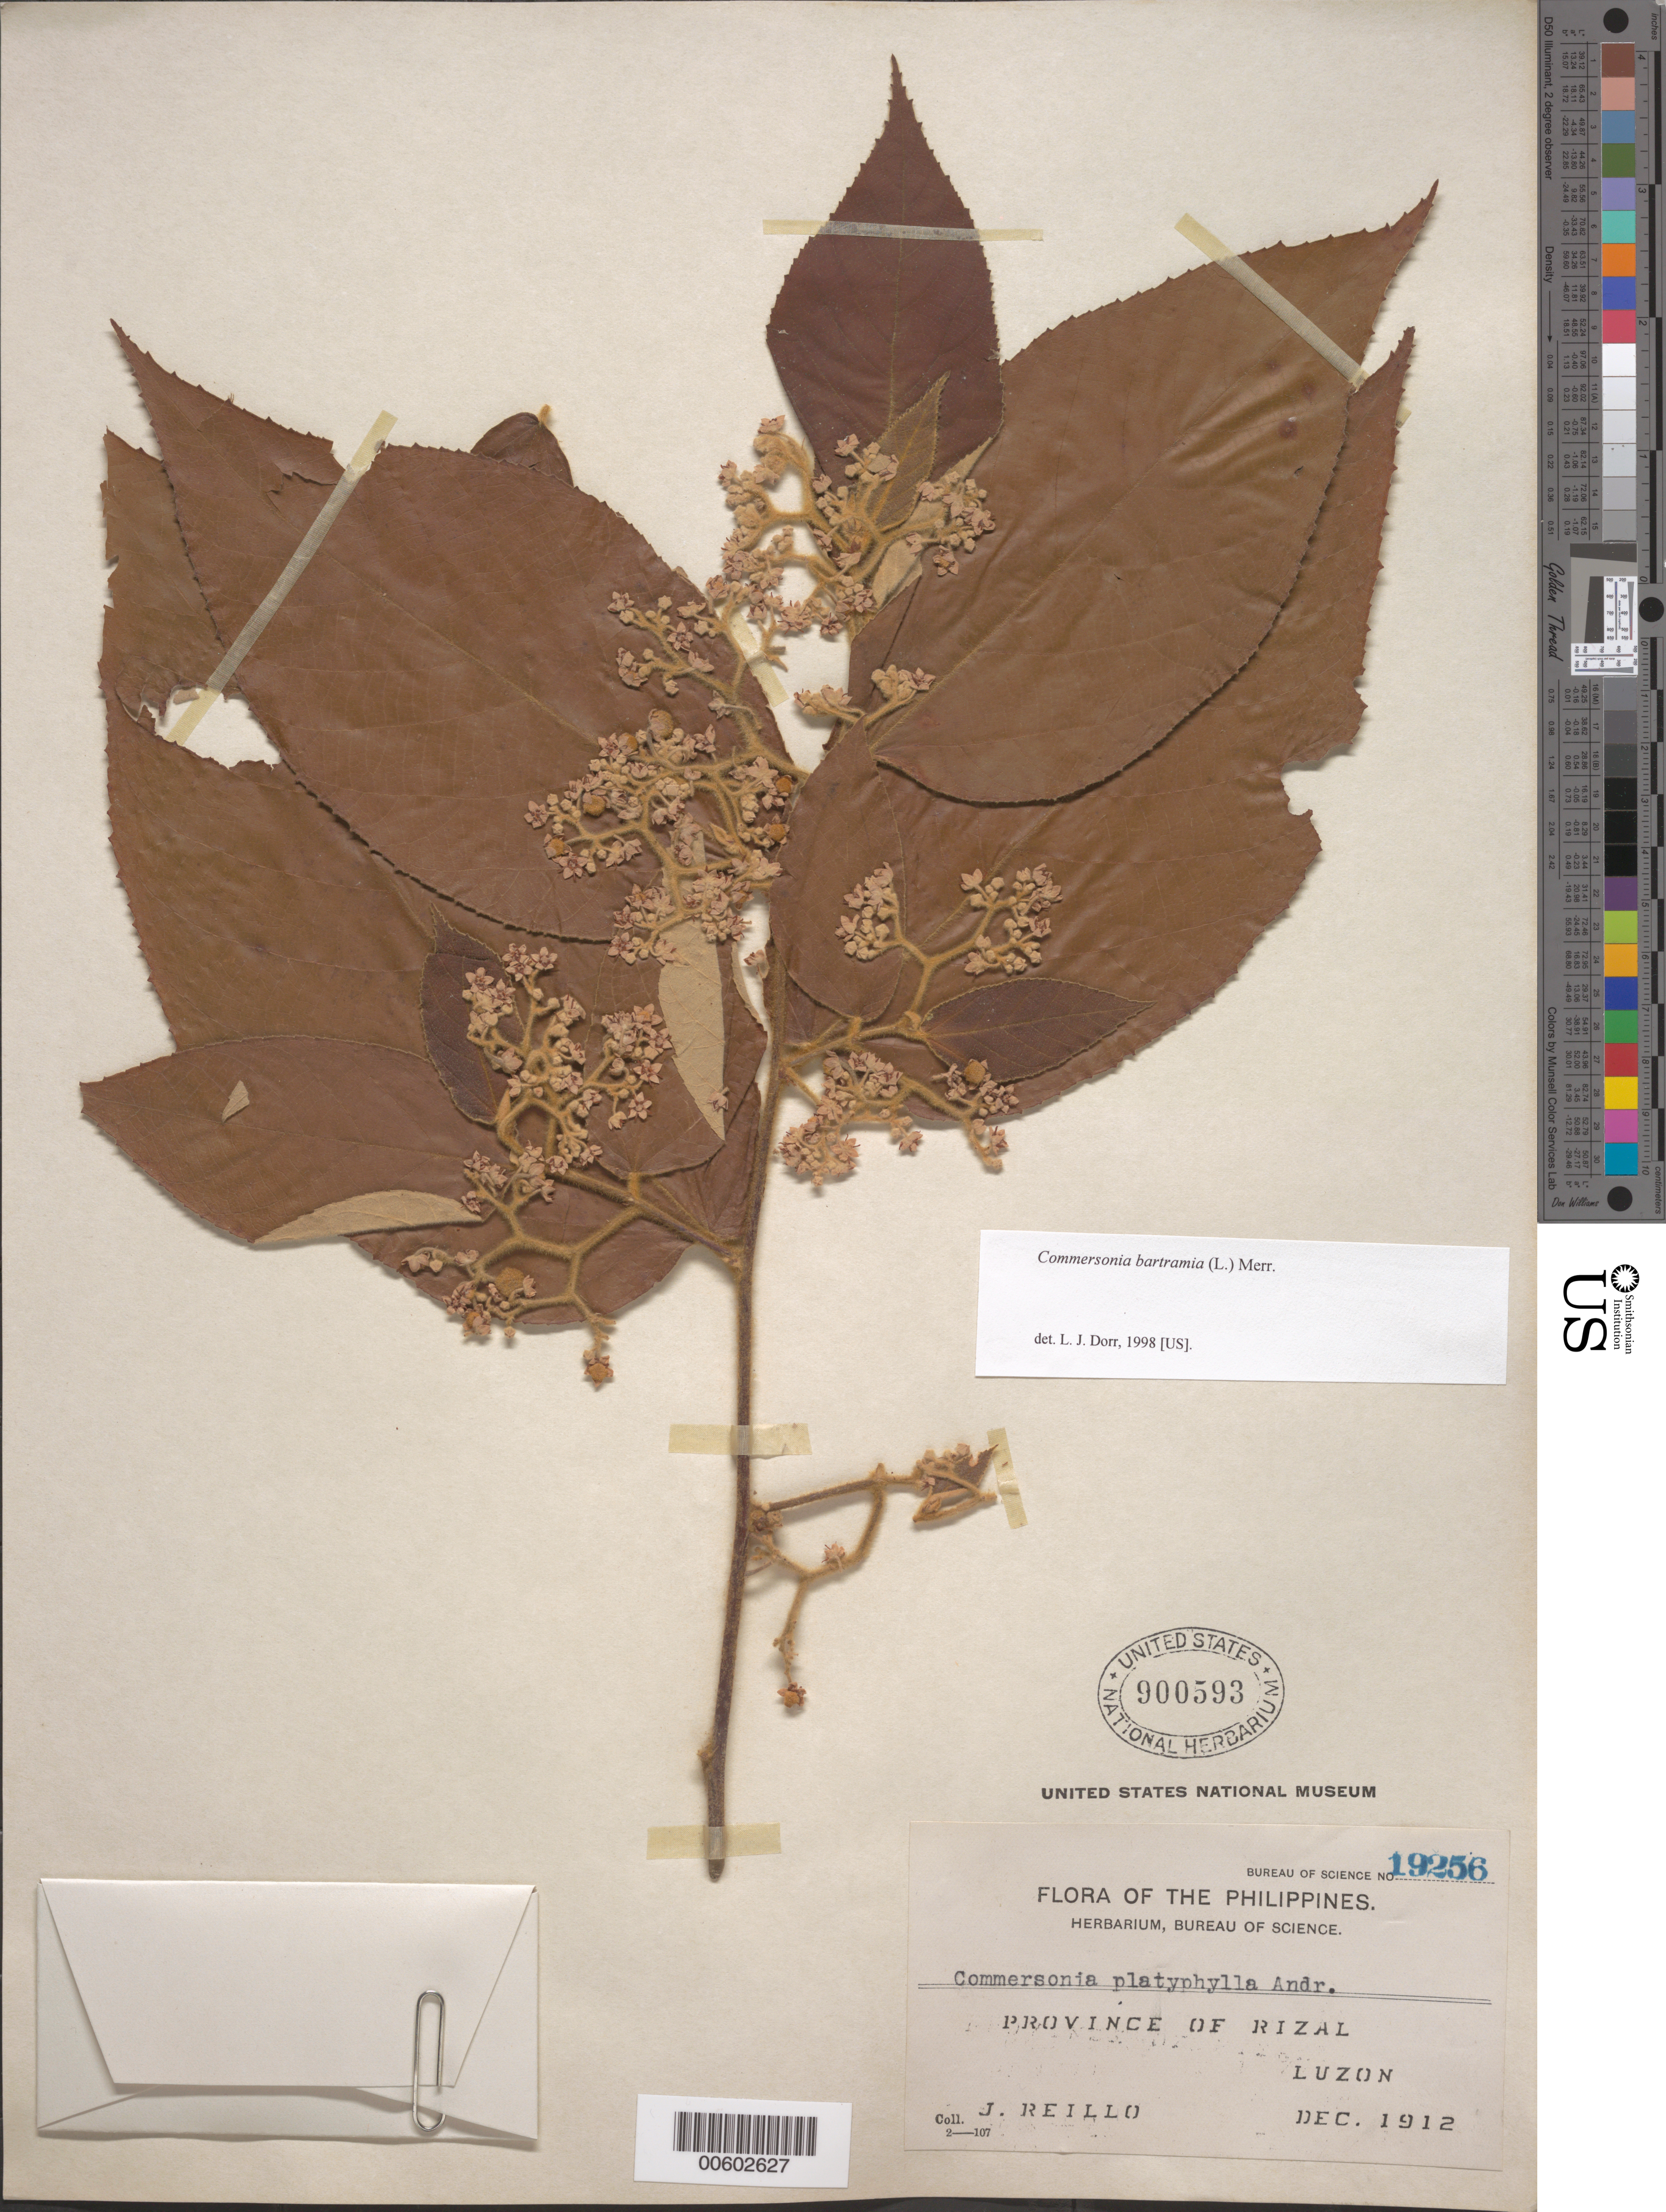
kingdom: Plantae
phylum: Tracheophyta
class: Magnoliopsida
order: Malvales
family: Malvaceae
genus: Commersonia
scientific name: Commersonia bartramia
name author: (L.) Merr.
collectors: J. Reillo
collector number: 19256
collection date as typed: Dec 1912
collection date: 1912-12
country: Philippines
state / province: Calabarzon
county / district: Rizal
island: Luzon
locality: sin. Loc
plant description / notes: US, A, GH, MO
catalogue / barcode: US 900593